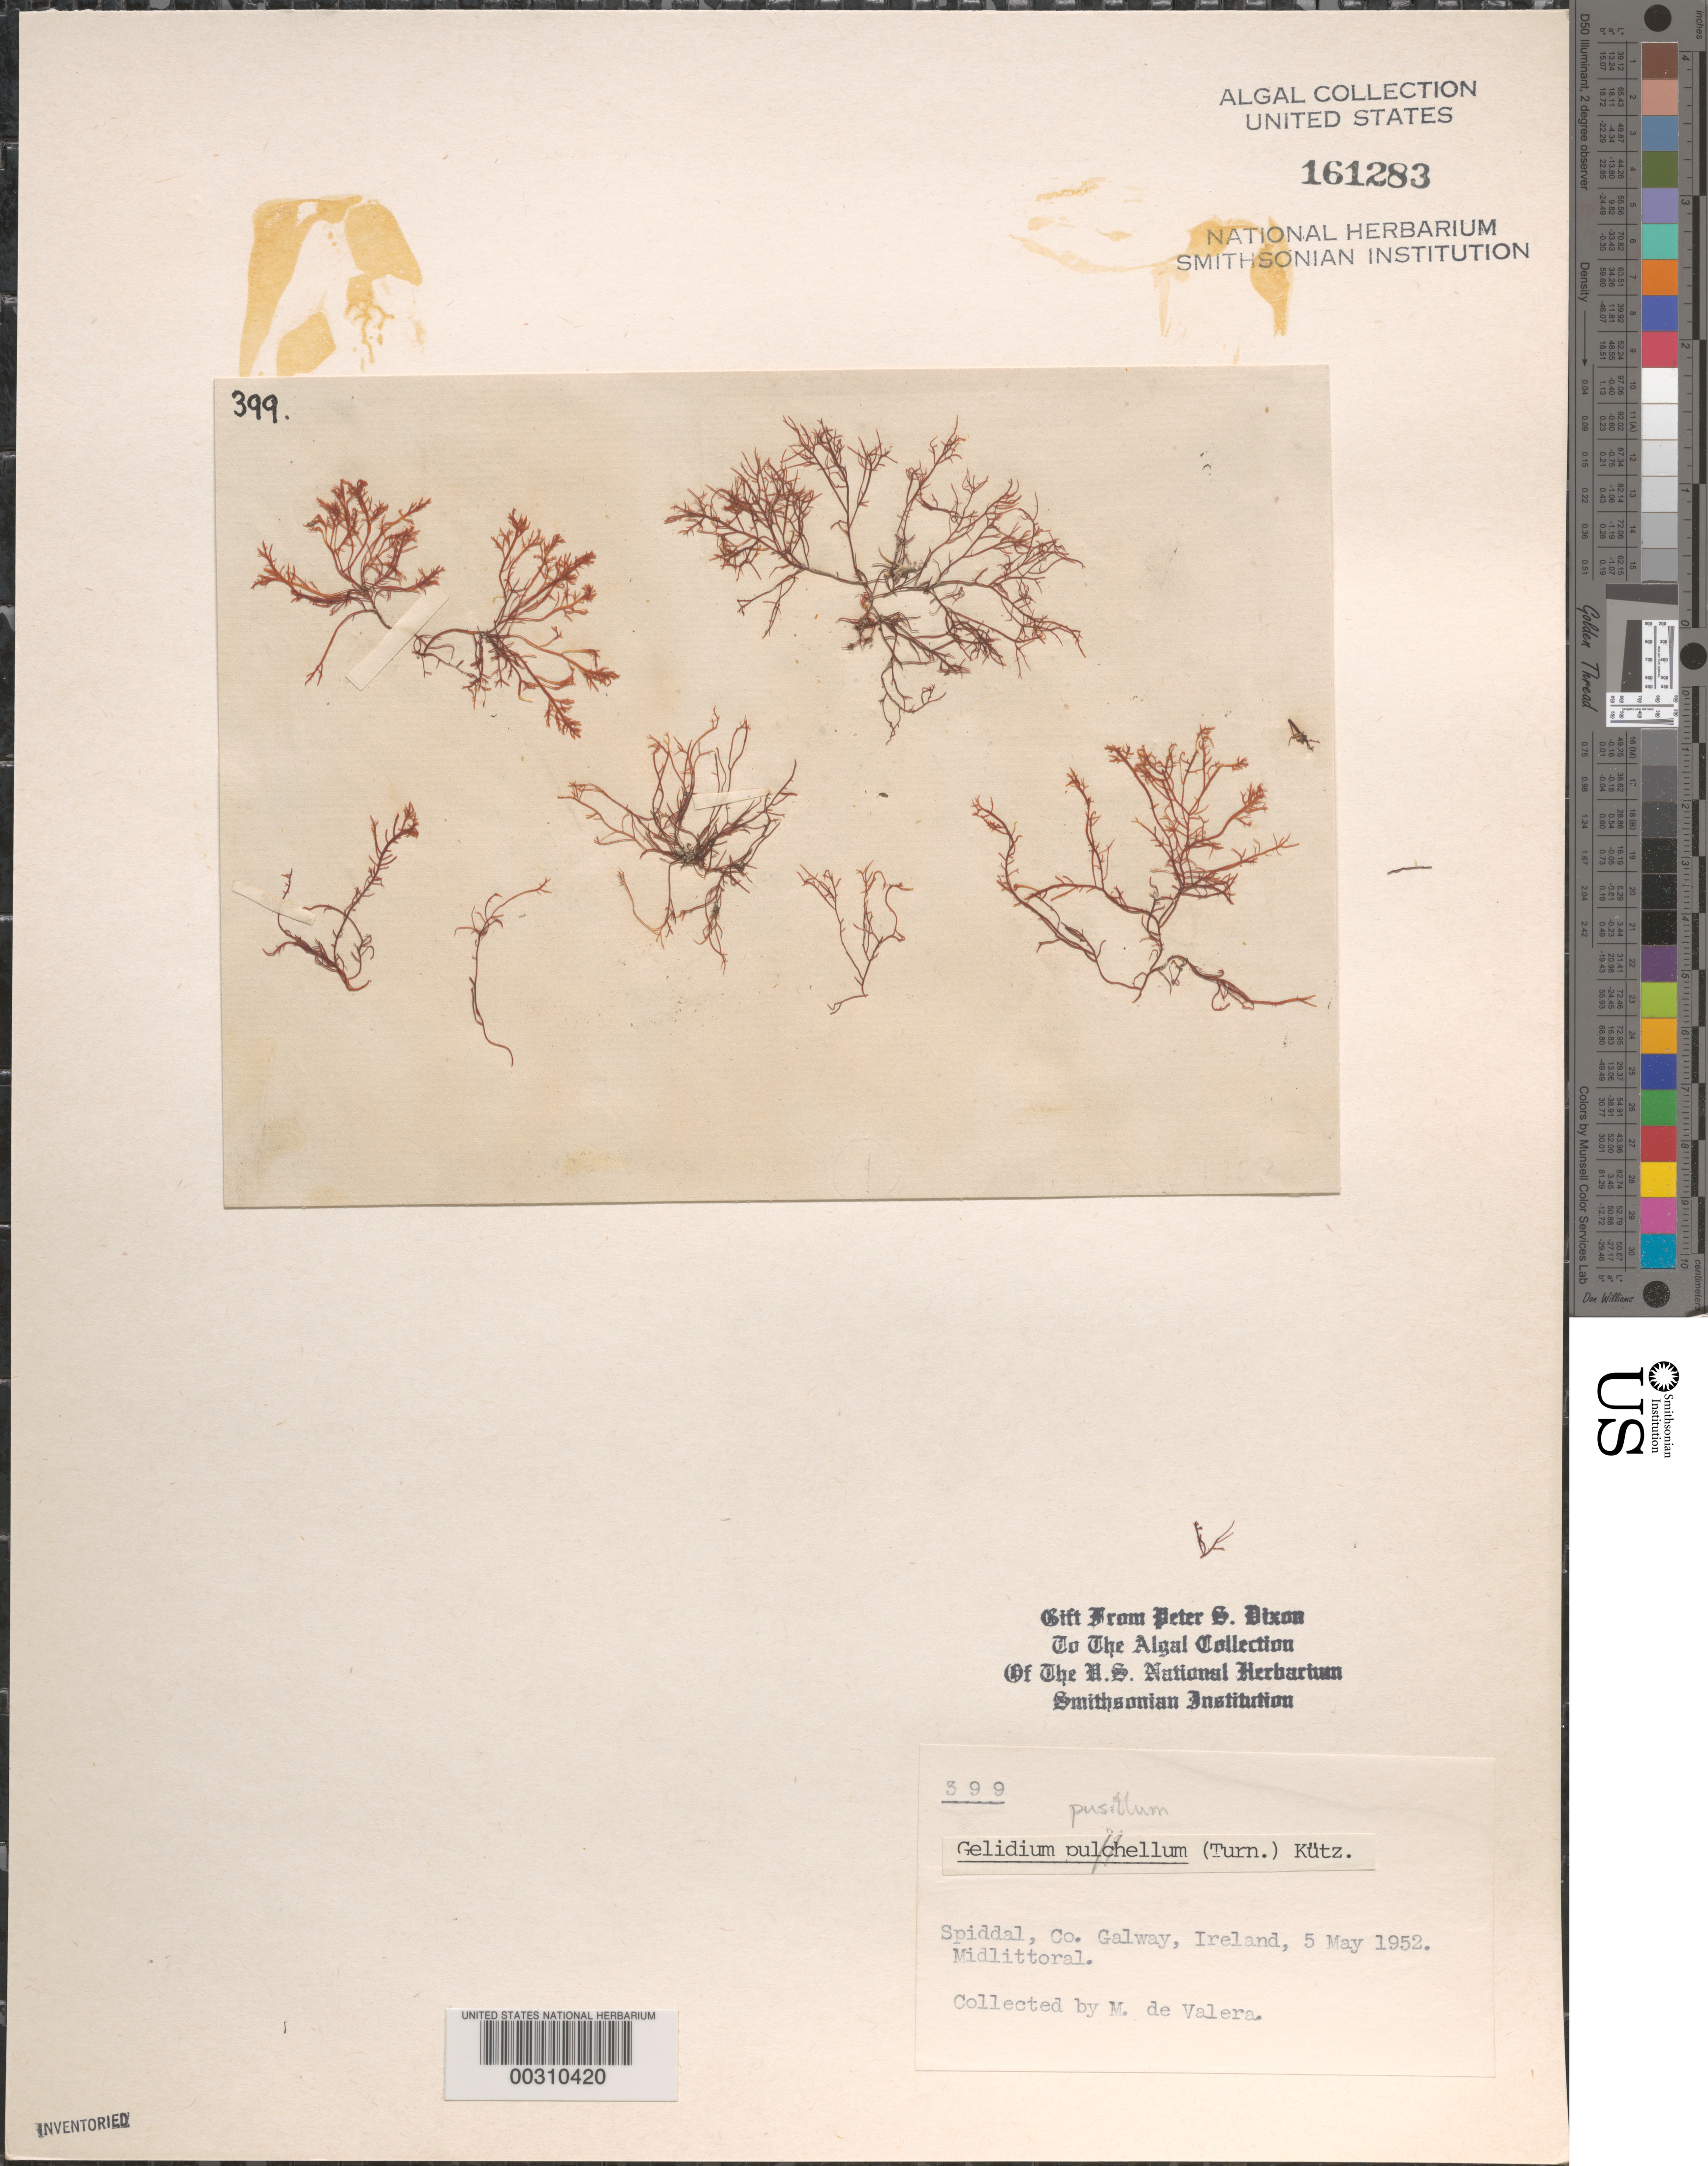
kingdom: Plantae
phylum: Rhodophyta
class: Florideophyceae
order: Gelidiales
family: Gelidiaceae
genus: Gelidium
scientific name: Gelidium pusillum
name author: (Stackh.) Le Jol.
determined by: Dixon, P. S.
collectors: M. De Valera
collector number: PSD 399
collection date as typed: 05 May 1952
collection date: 1952-05-05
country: Ireland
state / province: Connaught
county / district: Galway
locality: Spiddal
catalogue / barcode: US 161283